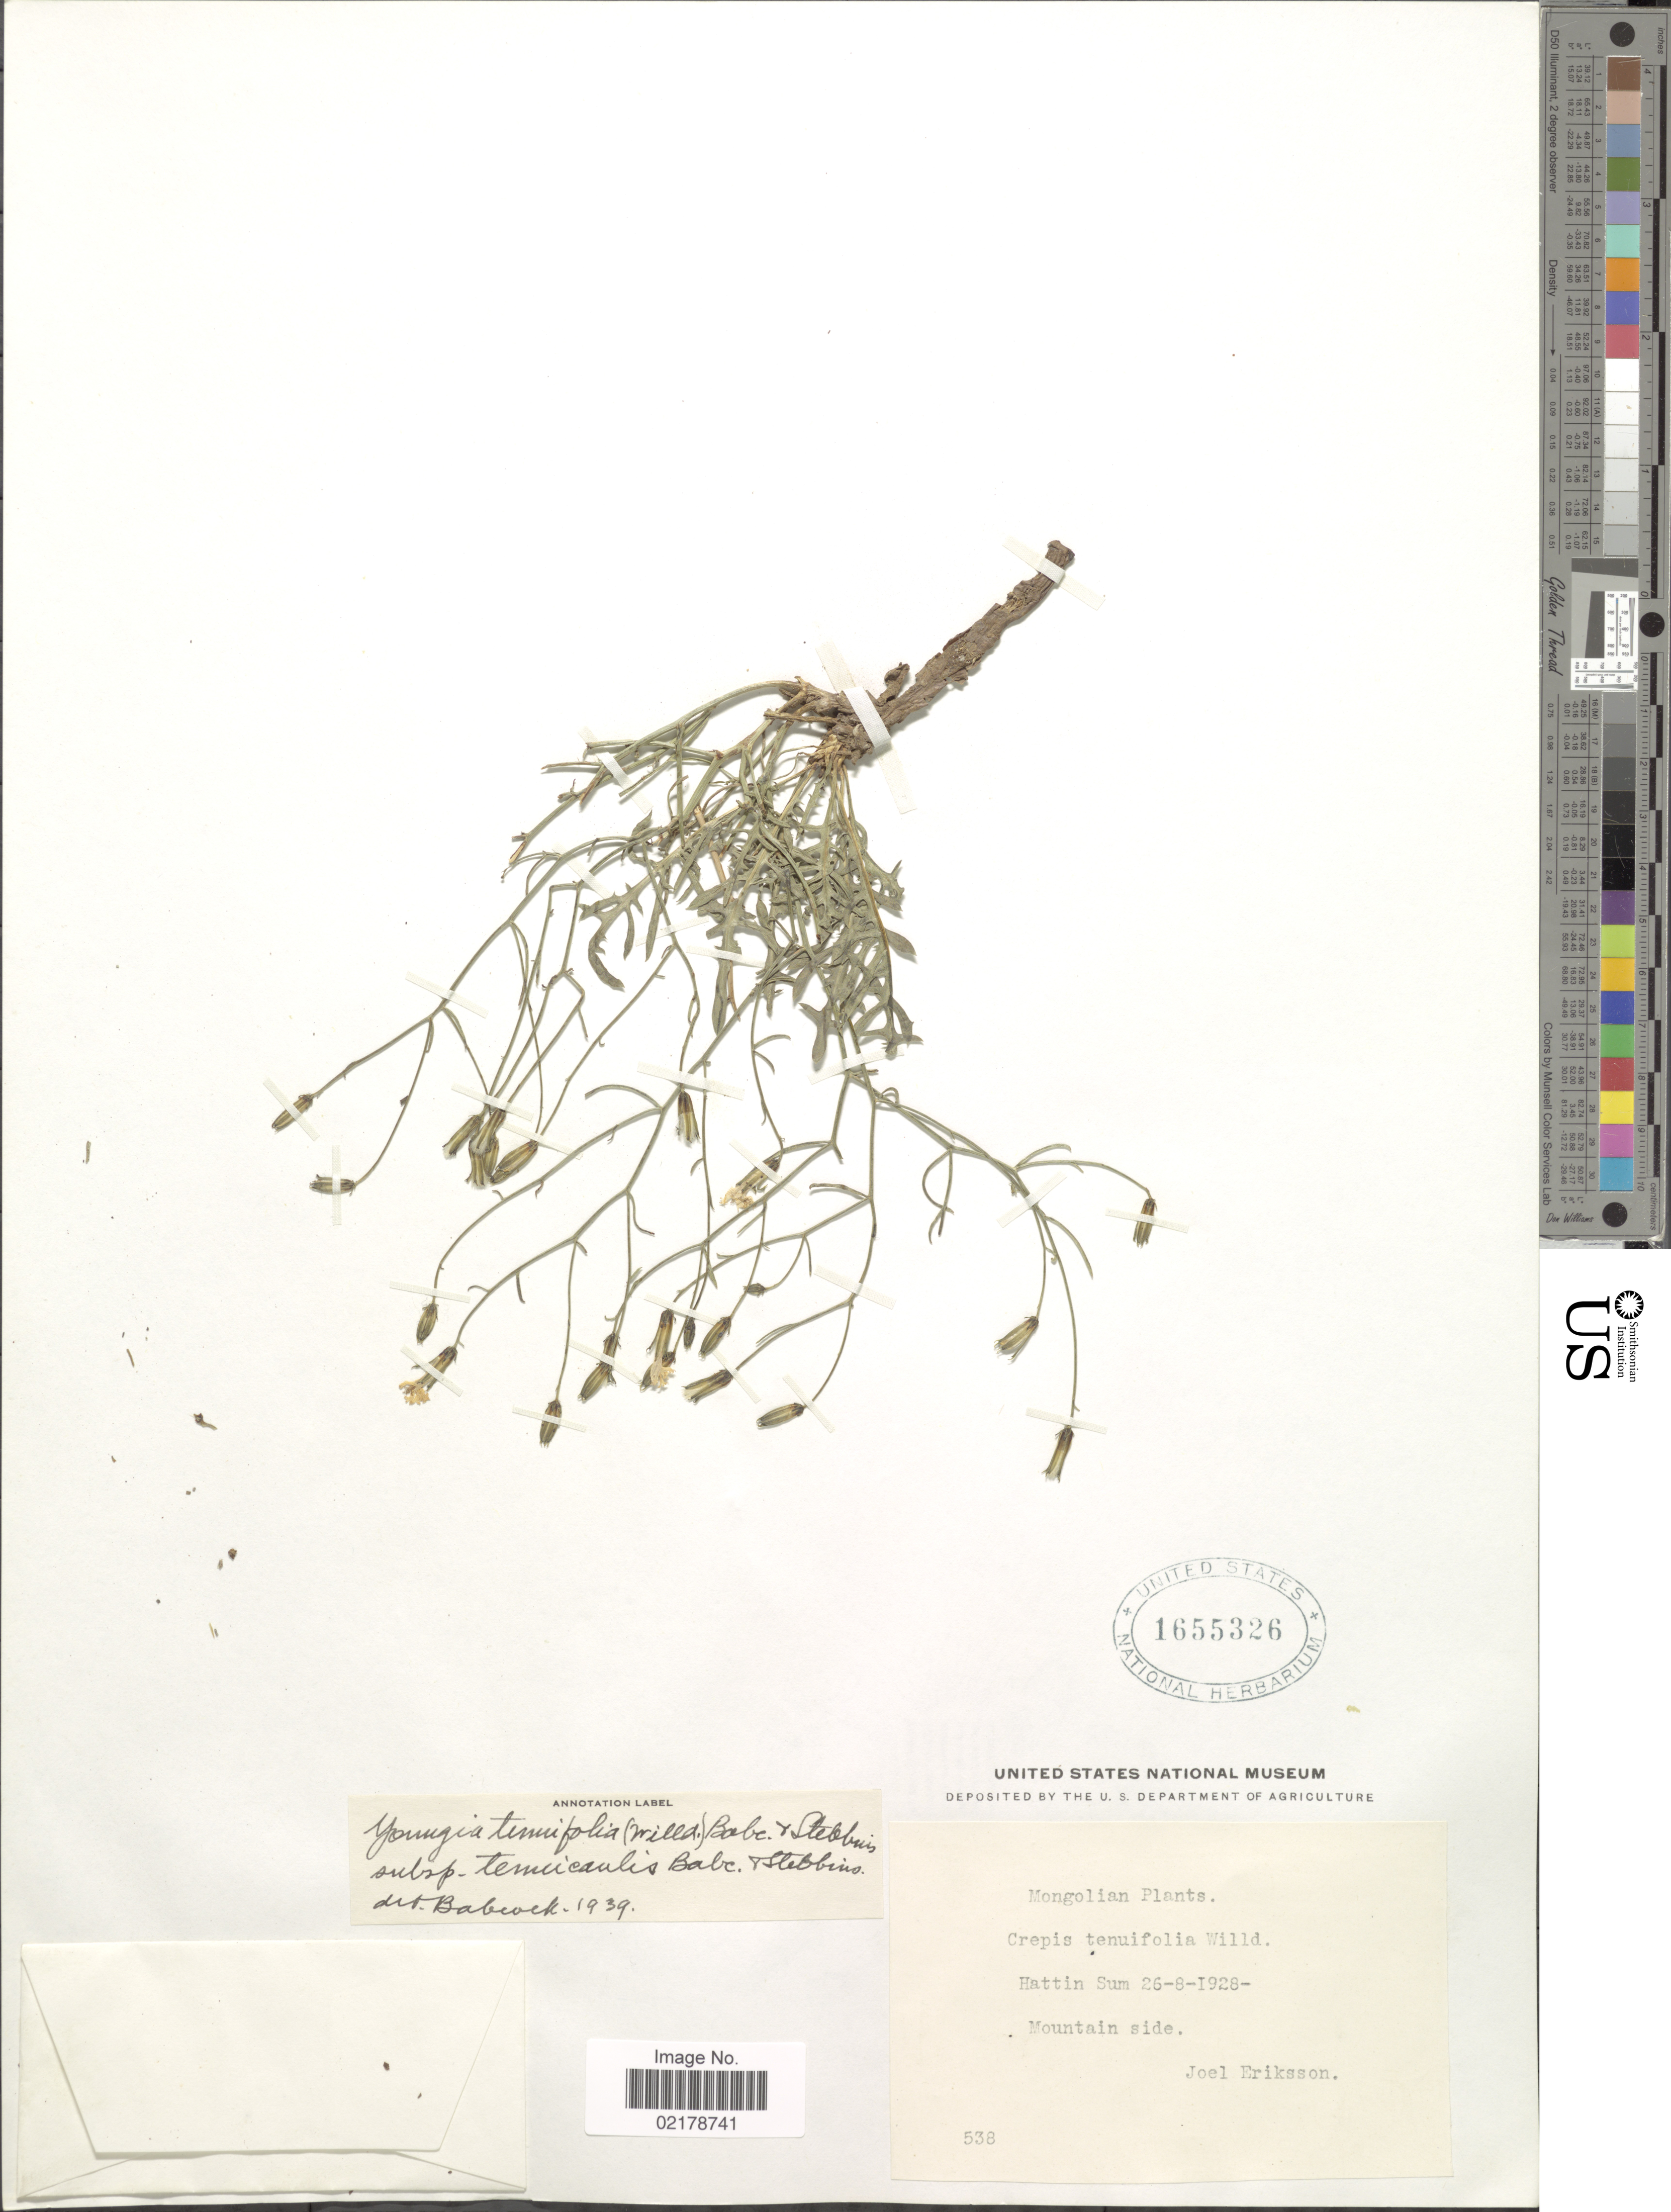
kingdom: Plantae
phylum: Tracheophyta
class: Magnoliopsida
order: Asterales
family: Asteraceae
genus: Crepidiastrum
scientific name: Crepidiastrum tenuifolium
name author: (Willd.) Sennikov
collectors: J. Eriksson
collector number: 538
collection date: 1928-08-26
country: Mongolia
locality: Hattin Sum. Mountain side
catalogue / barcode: US 1655326